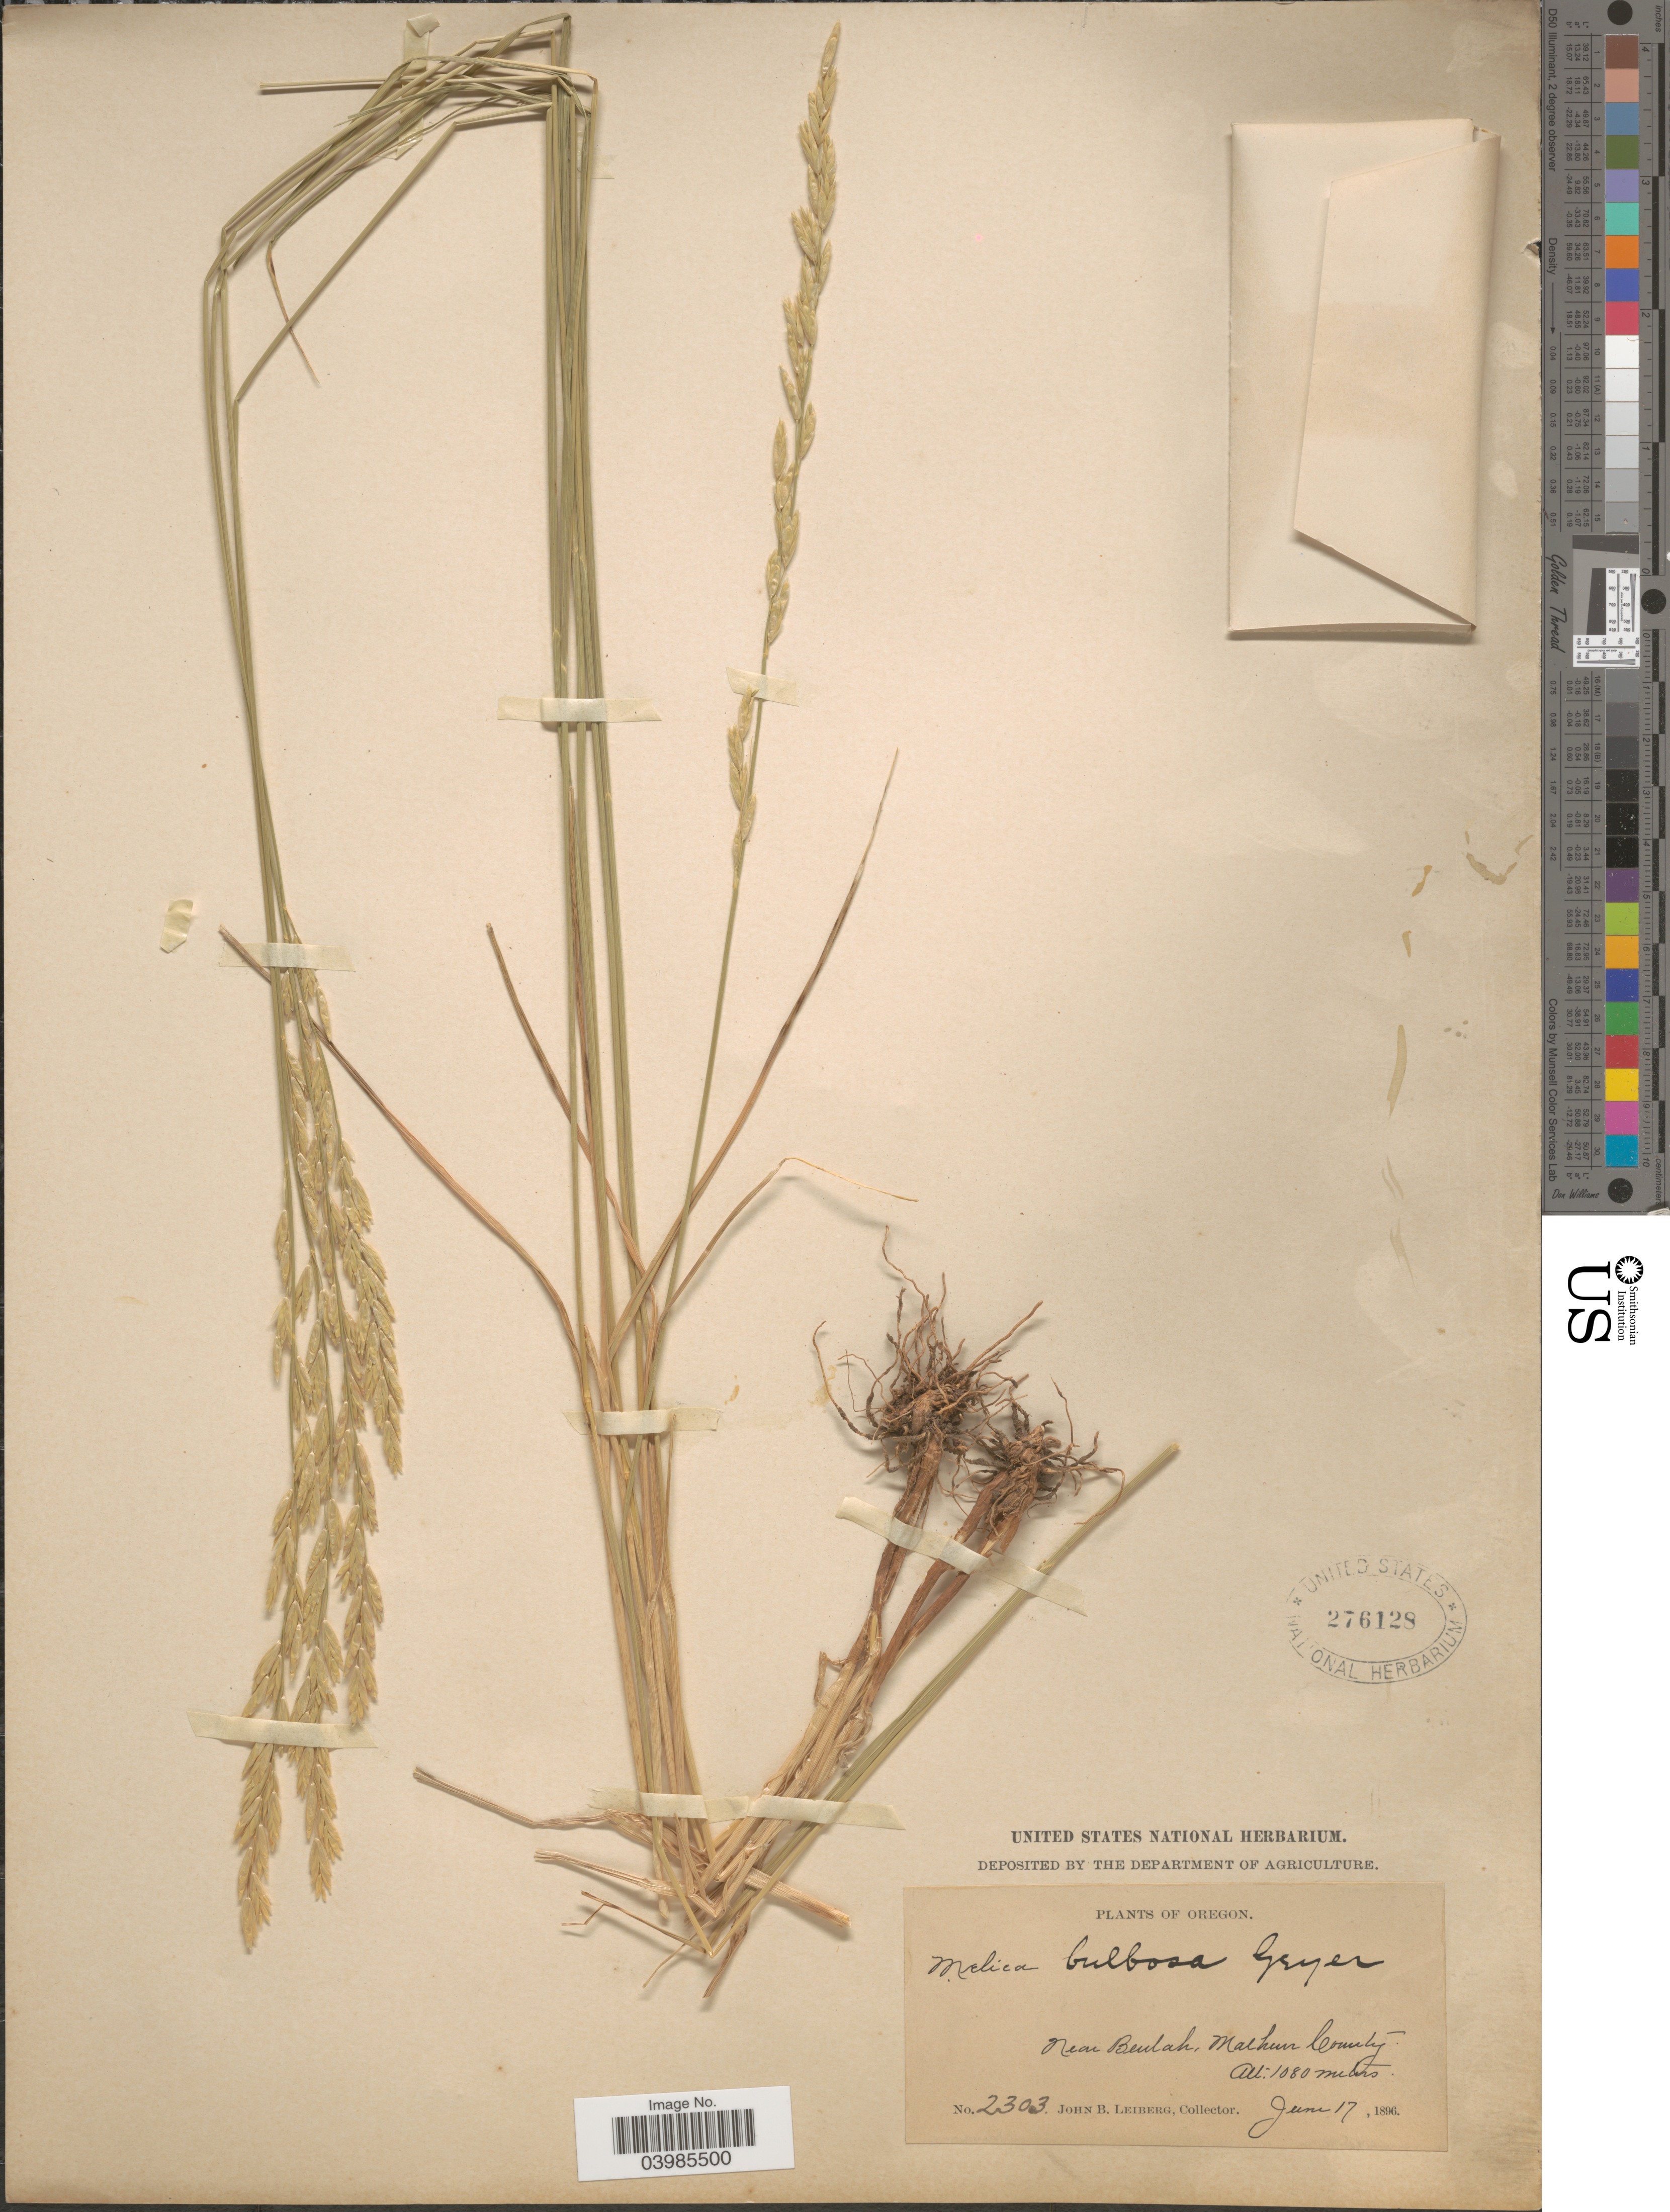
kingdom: Plantae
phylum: Tracheophyta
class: Liliopsida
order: Poales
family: Poaceae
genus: Melica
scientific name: Melica bulbosa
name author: Geyer ex Porter & J.M. Coult.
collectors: J. B. Leiberg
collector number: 2303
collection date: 1896-06-17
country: United States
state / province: Oregon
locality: Near Beulah, Malheur County.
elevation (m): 1080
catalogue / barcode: US 276128